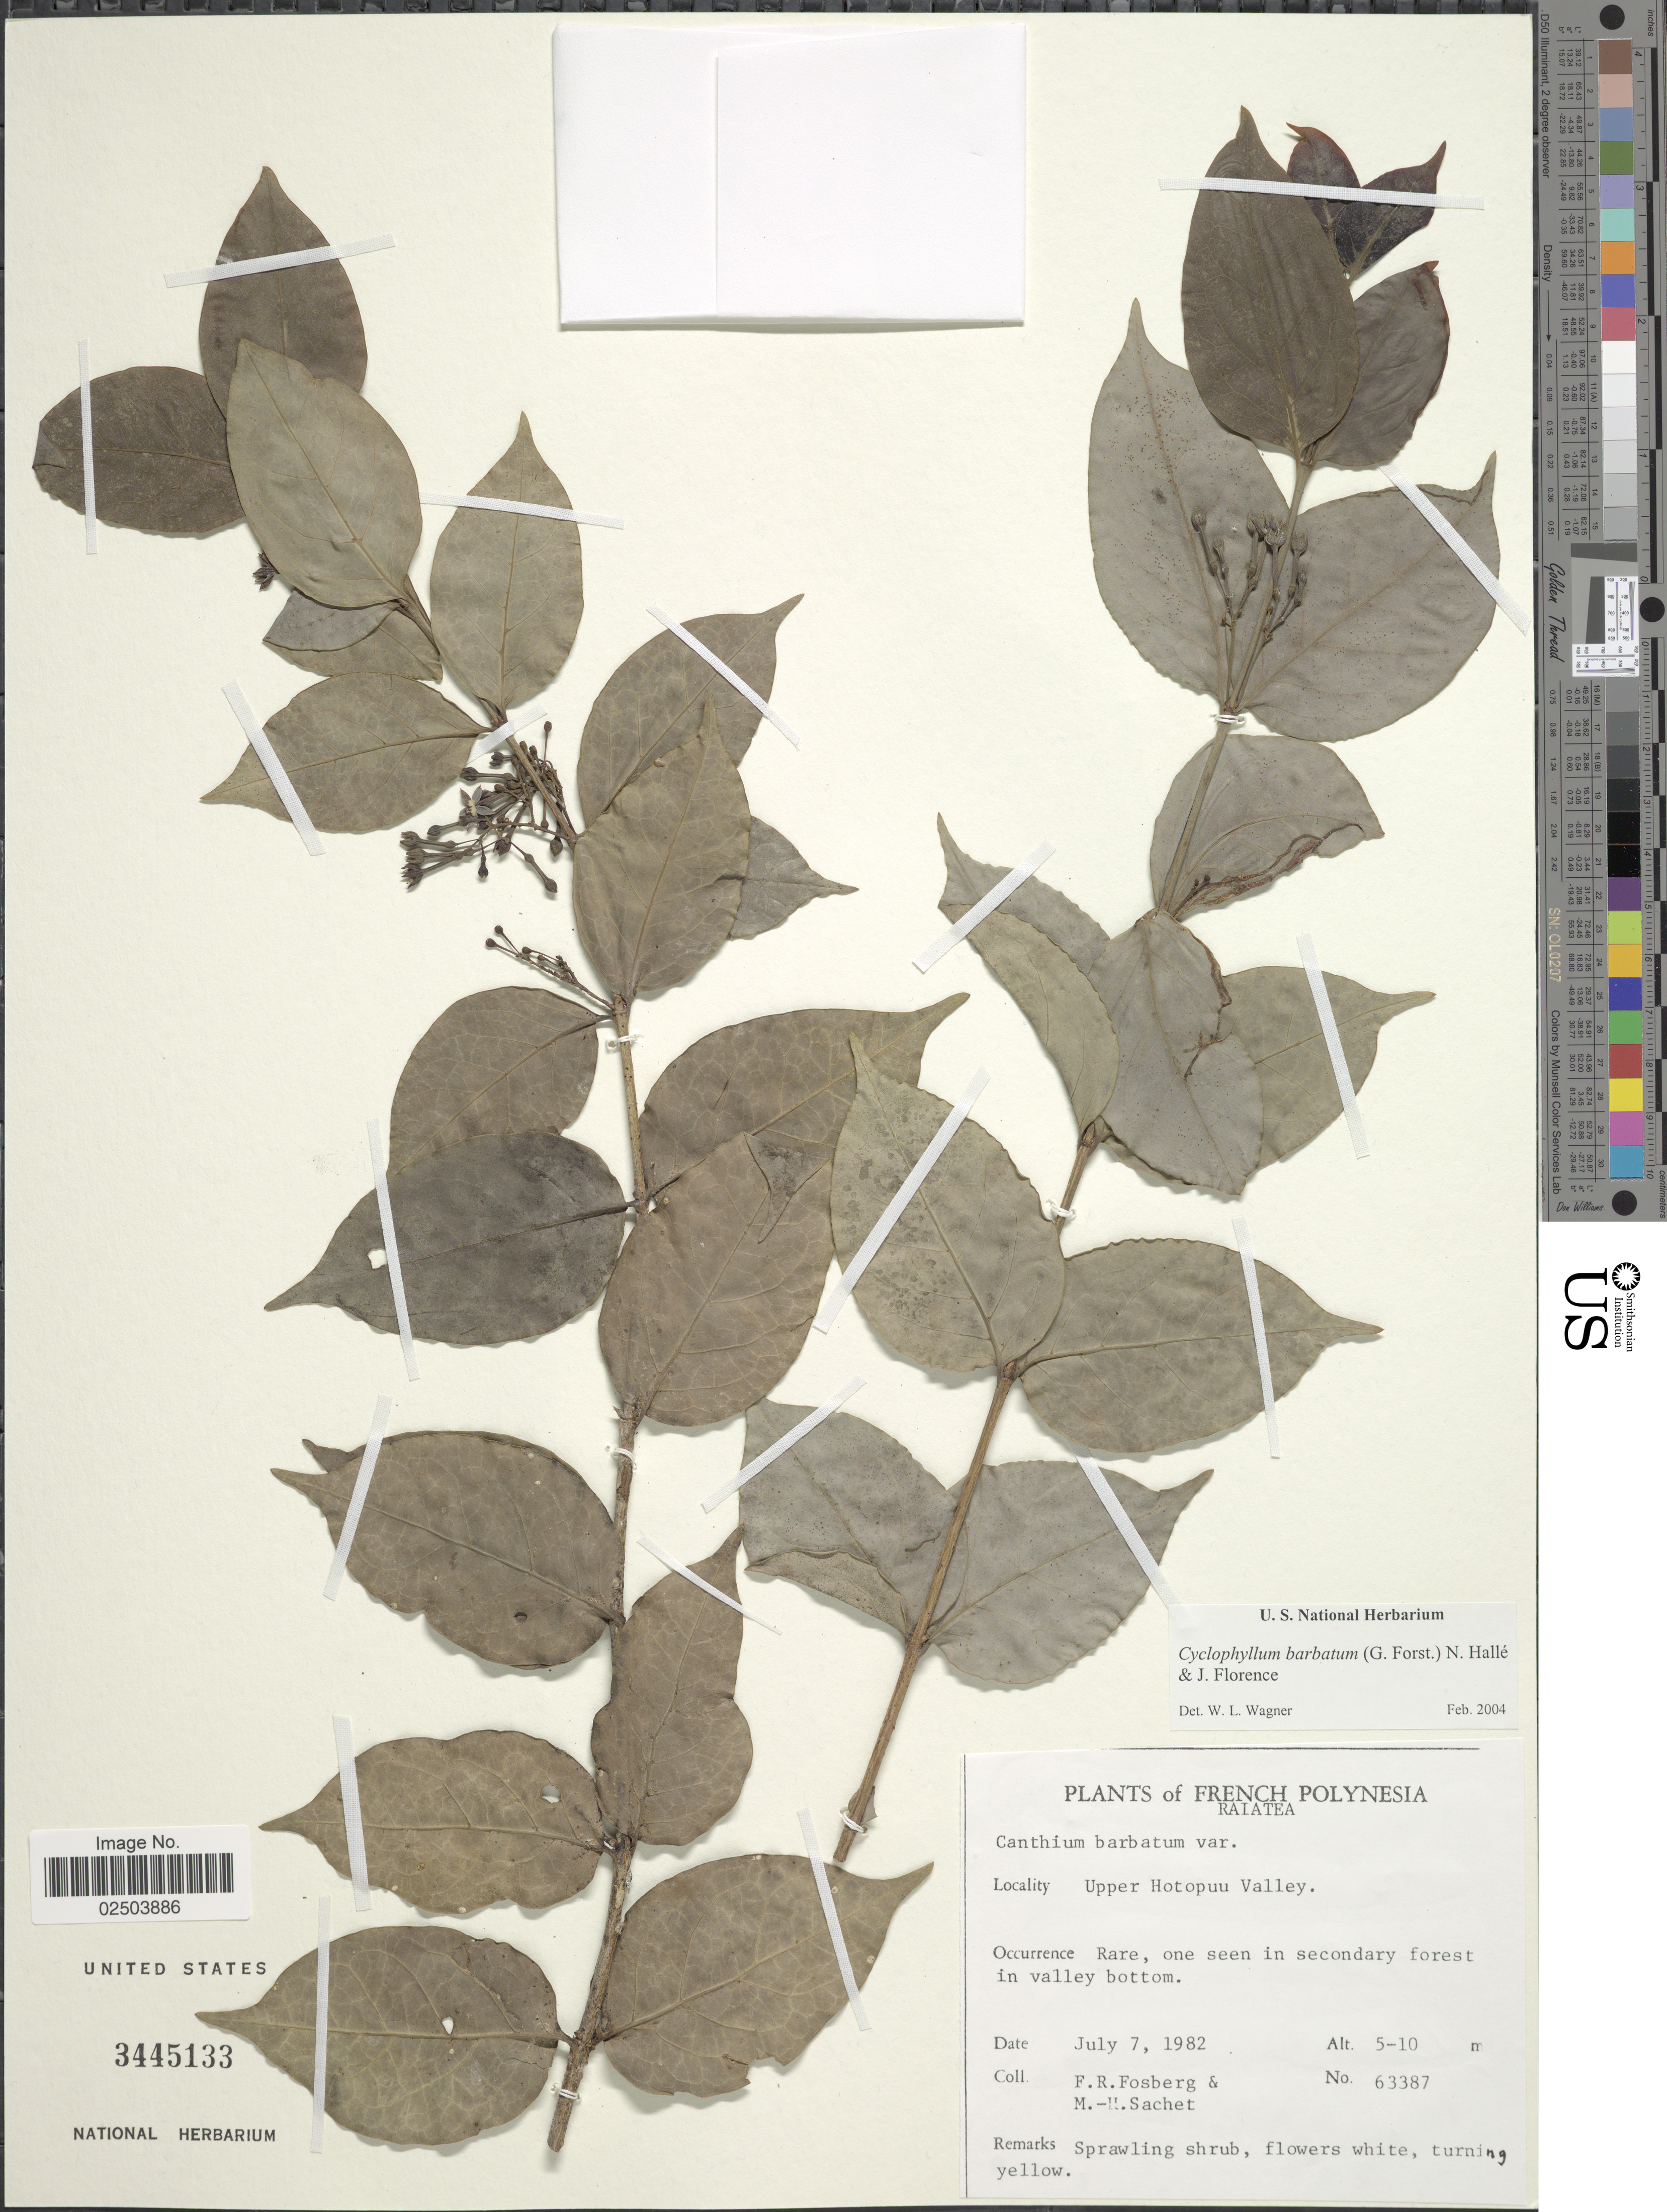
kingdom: Plantae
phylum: Tracheophyta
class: Magnoliopsida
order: Gentianales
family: Rubiaceae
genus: Cyclophyllum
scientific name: Cyclophyllum barbatum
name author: (G. Forst.) N. Hallé & J. Florence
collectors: F. R. Fosberg & M.-H. Sachet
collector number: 63387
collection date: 1982-07-07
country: French Polynesia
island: Raiatea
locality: Raiatea. Upper Hotopuu Valley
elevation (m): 5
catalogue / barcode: US 3445133